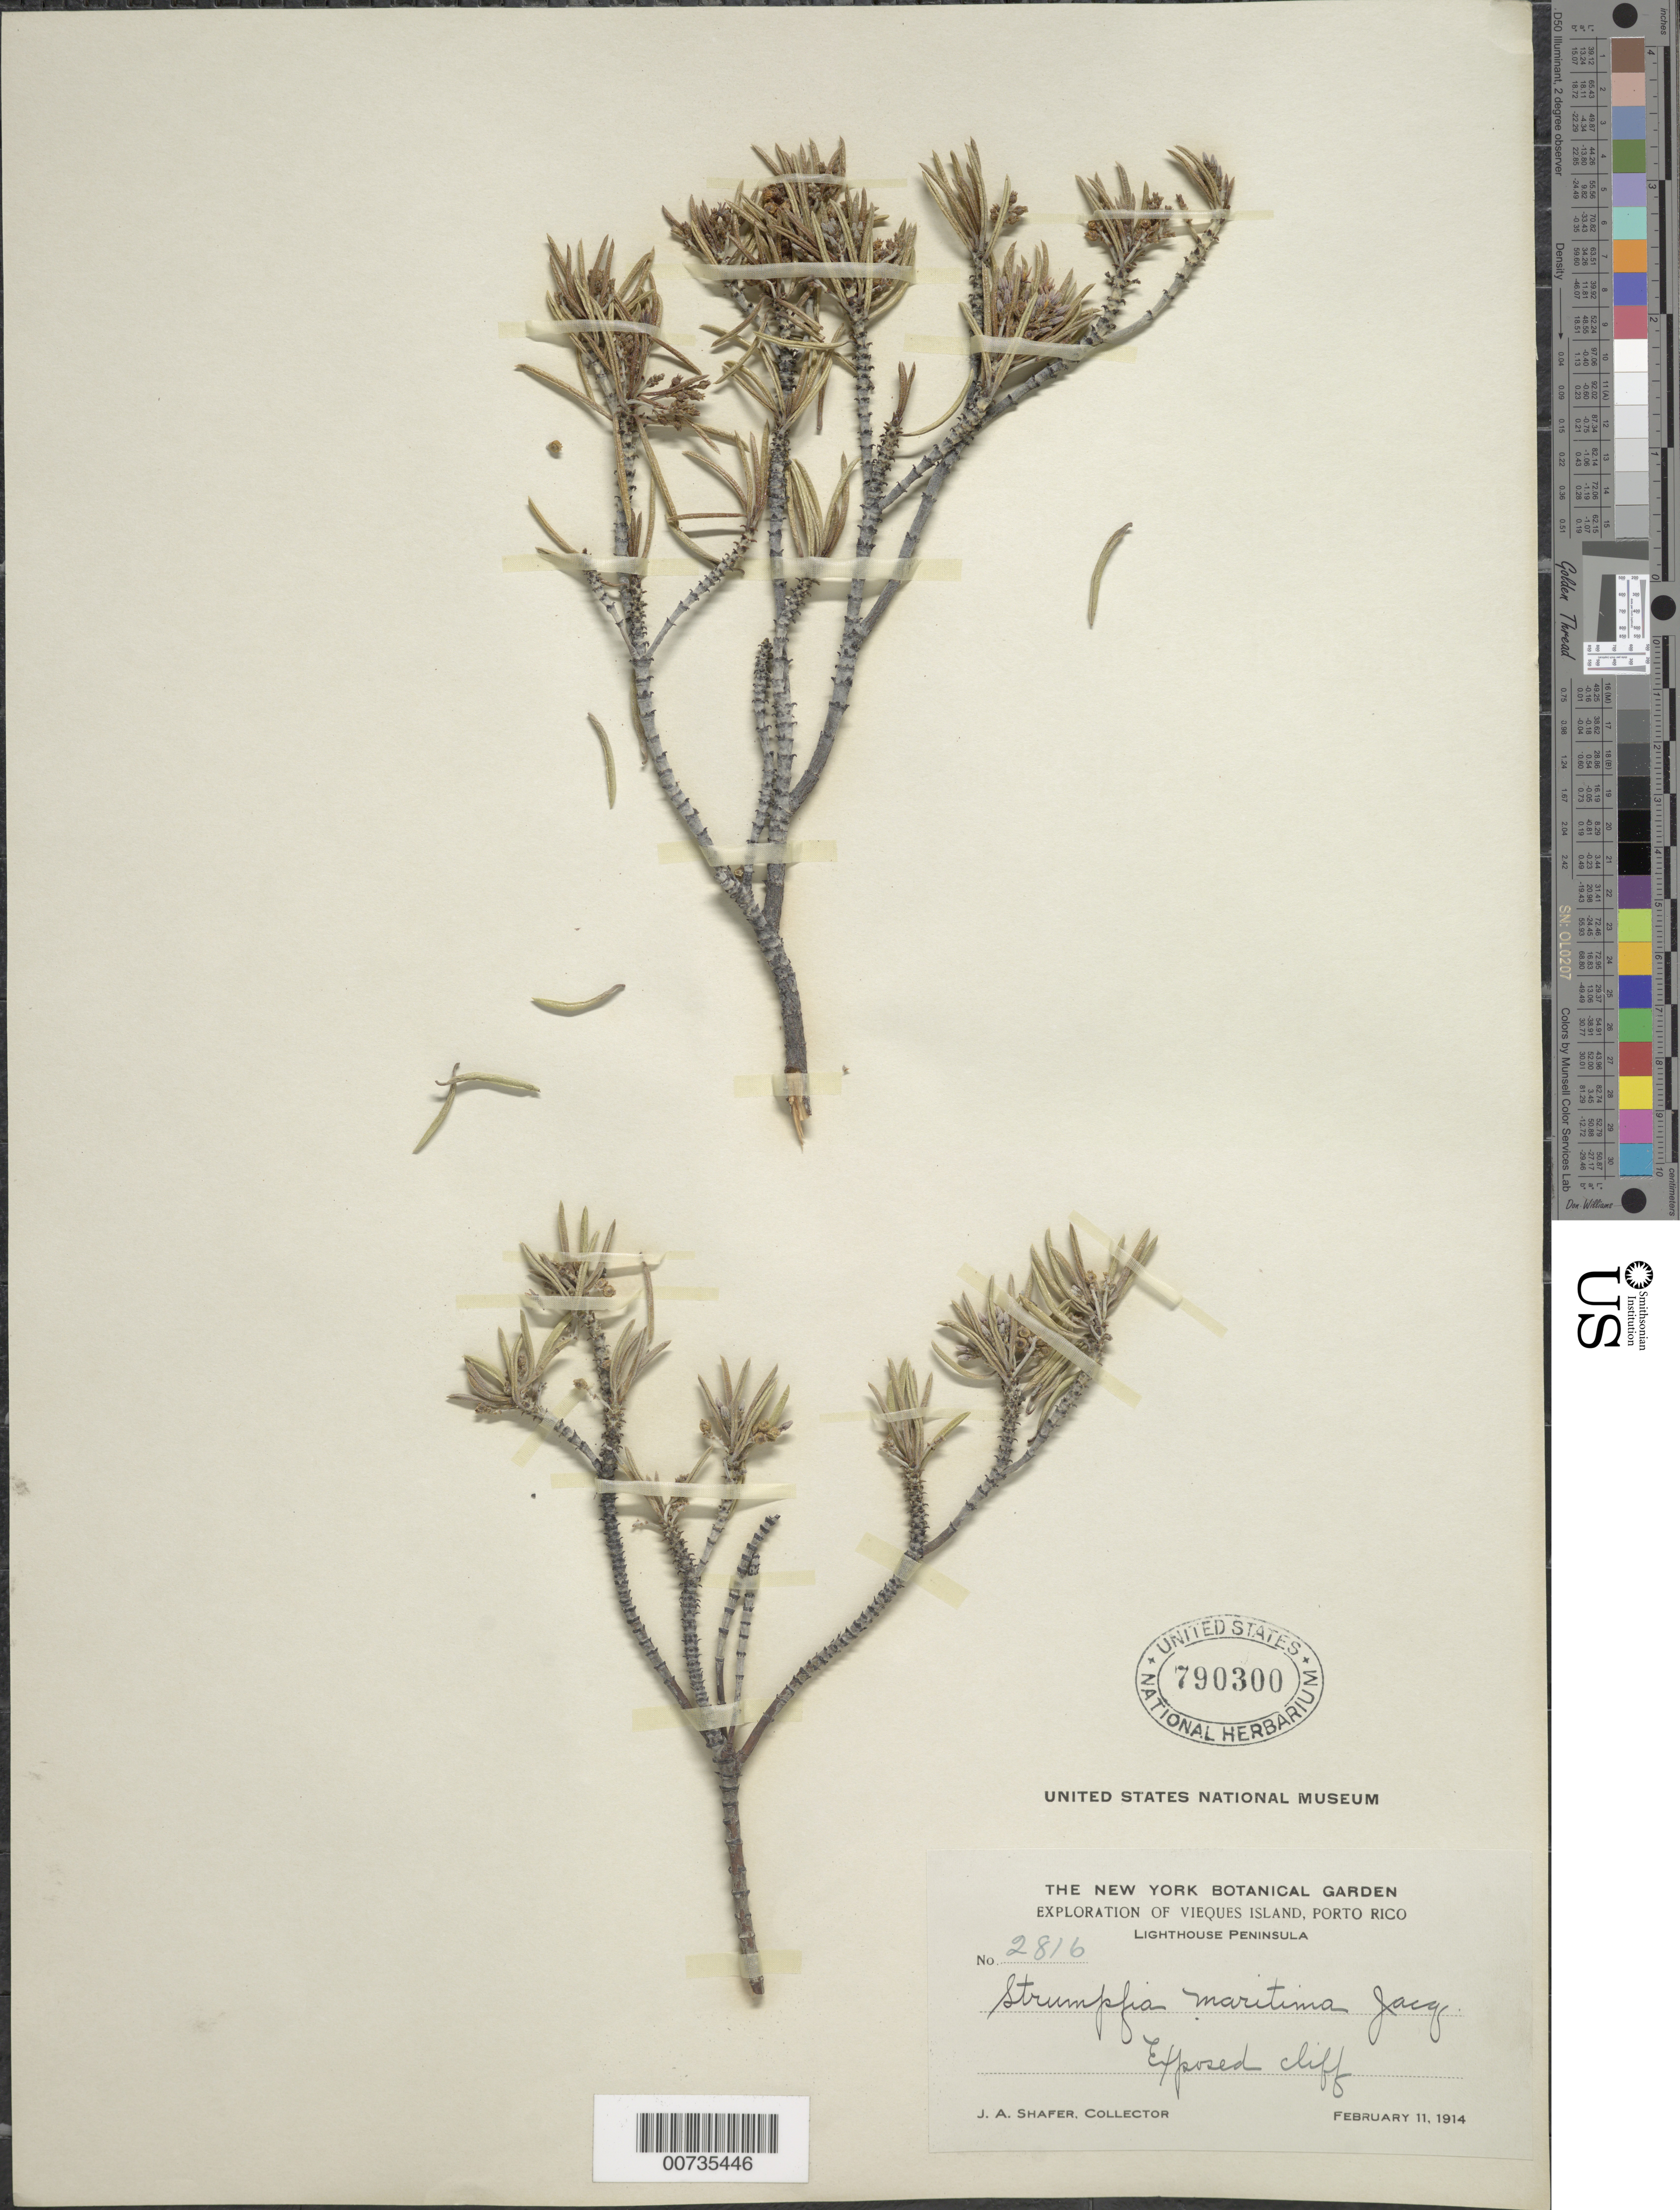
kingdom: Plantae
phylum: Tracheophyta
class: Magnoliopsida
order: Gentianales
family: Rubiaceae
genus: Strumpfia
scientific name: Strumpfia maritima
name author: Jacq.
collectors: J. A. Shafer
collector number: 2816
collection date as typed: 11 Feb 1914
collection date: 1914-02-11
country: Puerto Rico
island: Vieques Island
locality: Lighthouse Peninsula.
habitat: Exposed cliff.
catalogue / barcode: US 790300